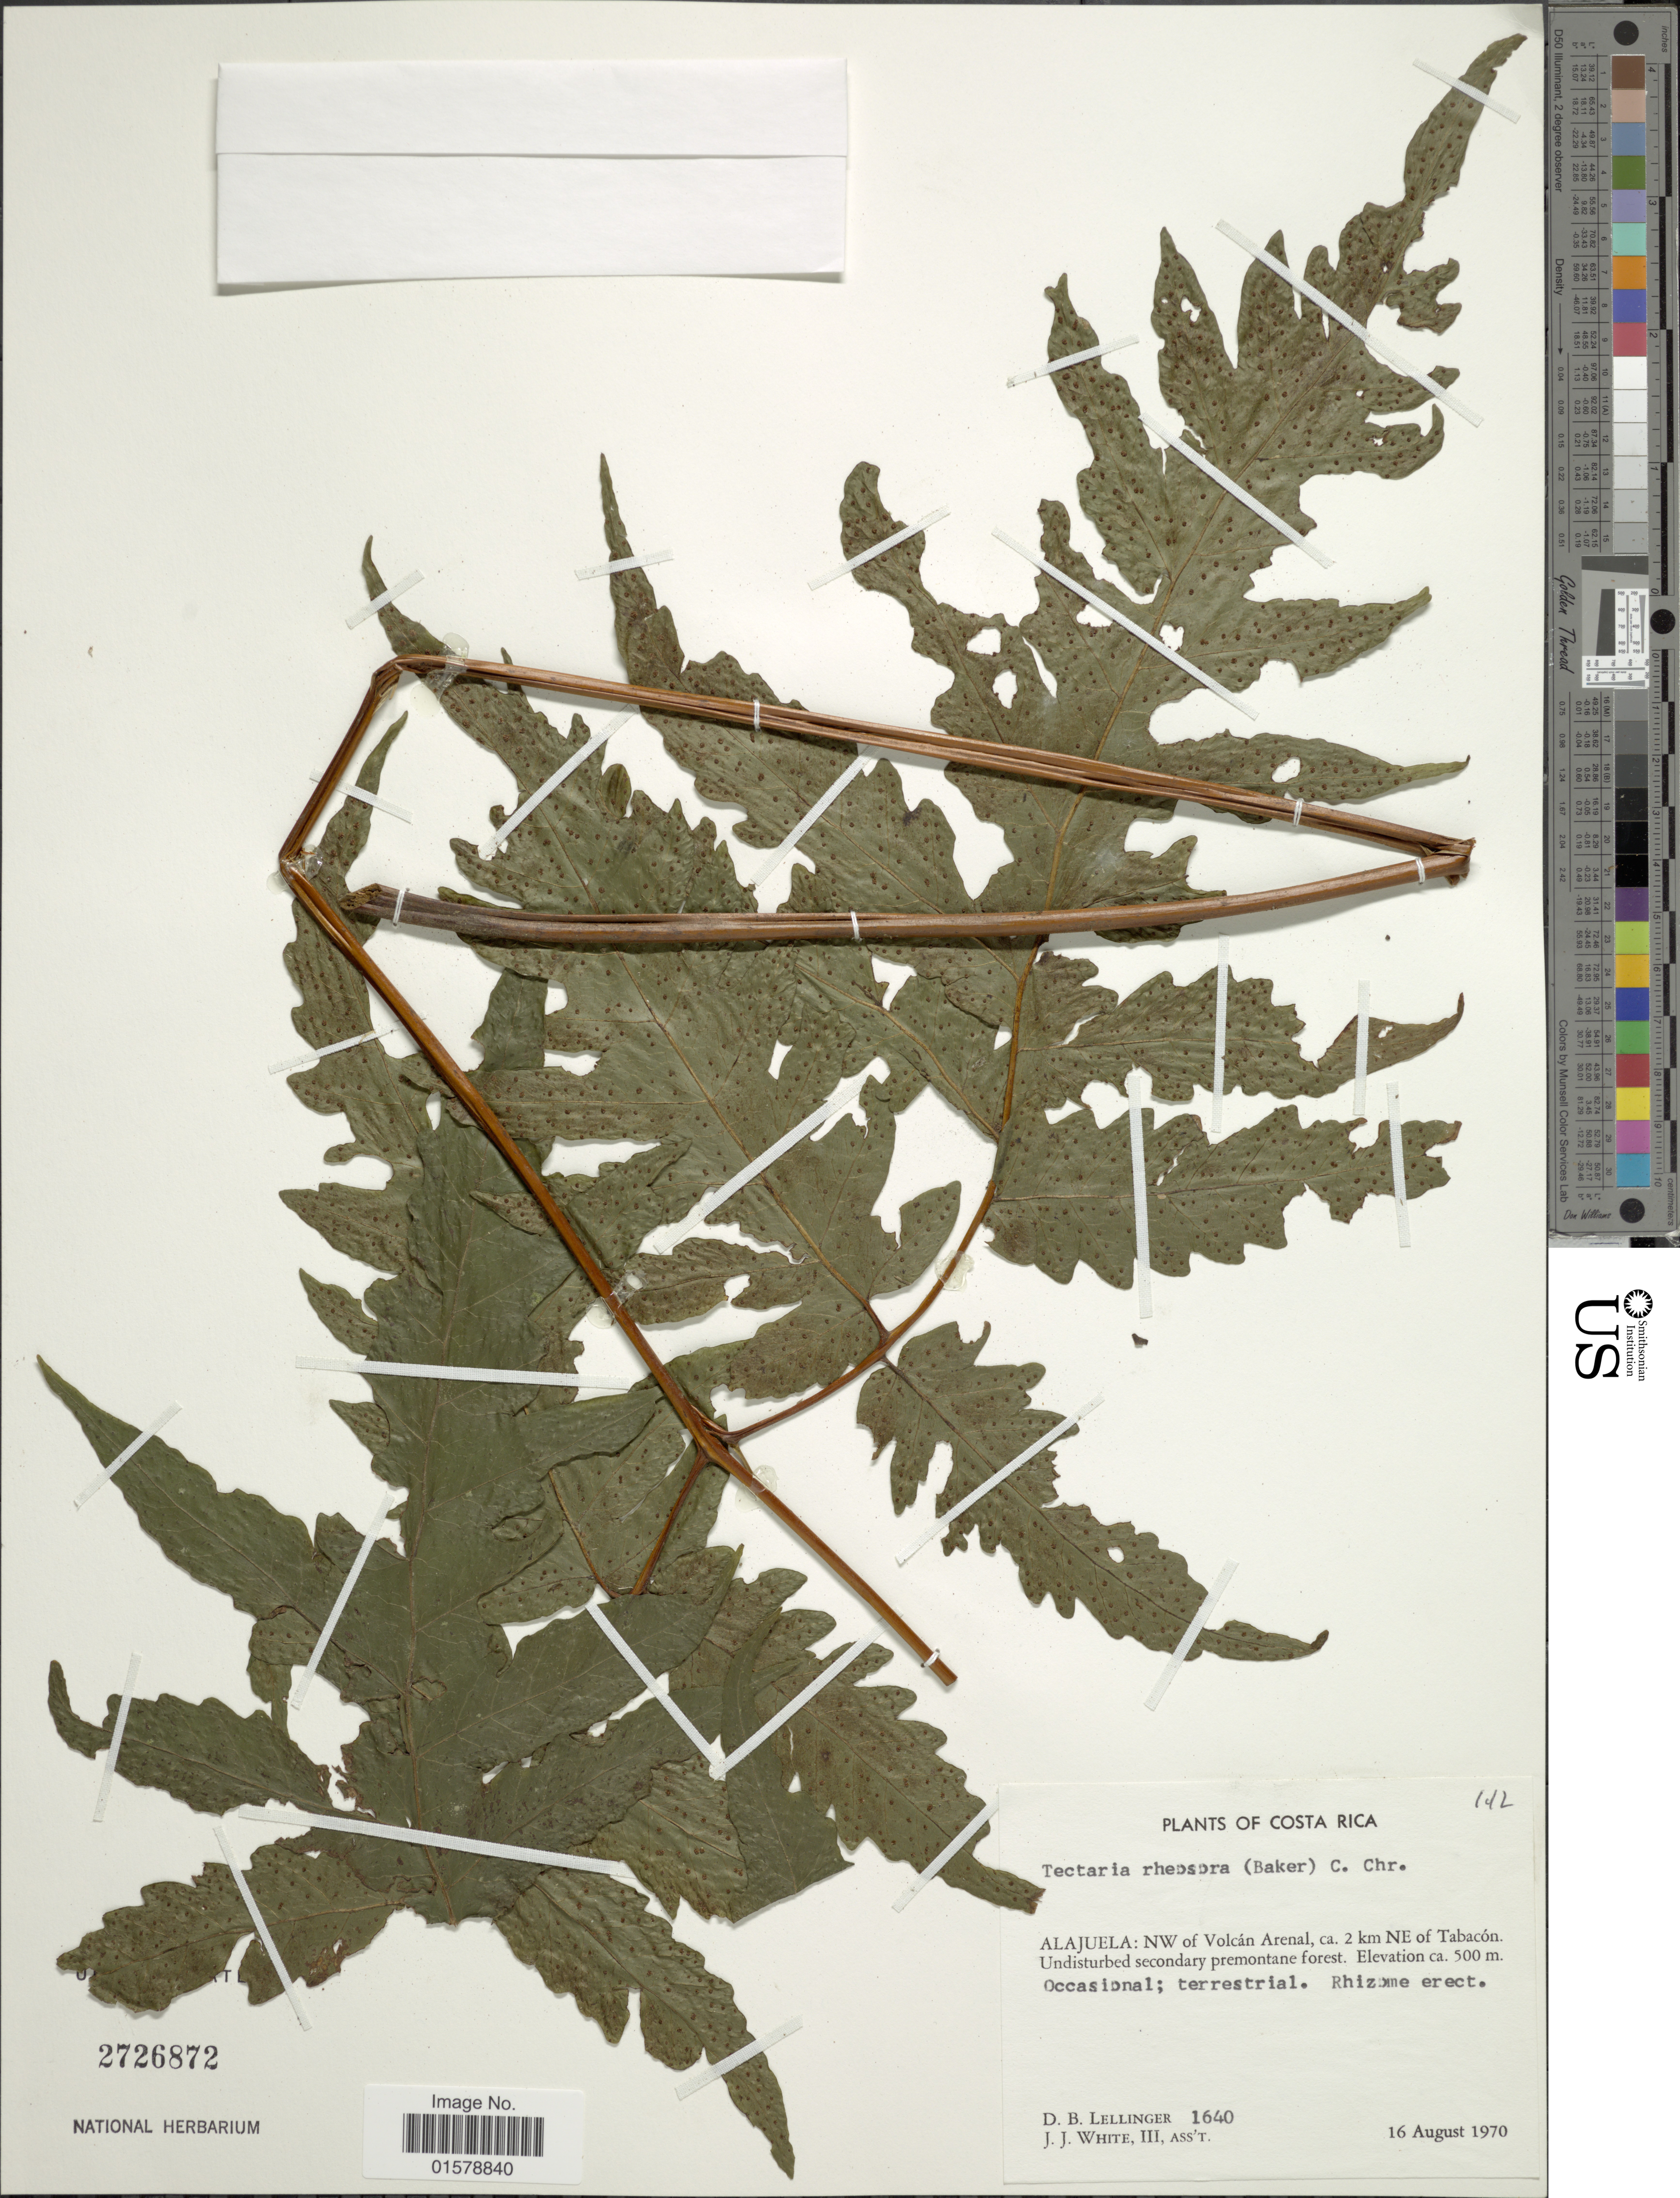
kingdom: Plantae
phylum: Tracheophyta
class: Polypodiopsida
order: Polypodiales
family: Tectariaceae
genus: Tectaria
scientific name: Tectaria rivalis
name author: (Mett. ex Kuhn) C. Chr.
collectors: D. B. Lellinger & J. J. White III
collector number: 1640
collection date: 1970-08-16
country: Costa Rica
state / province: Alajuela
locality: NW of Volvan Arenal , ca. 2 km NE of Tabacon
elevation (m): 500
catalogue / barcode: US 2726872